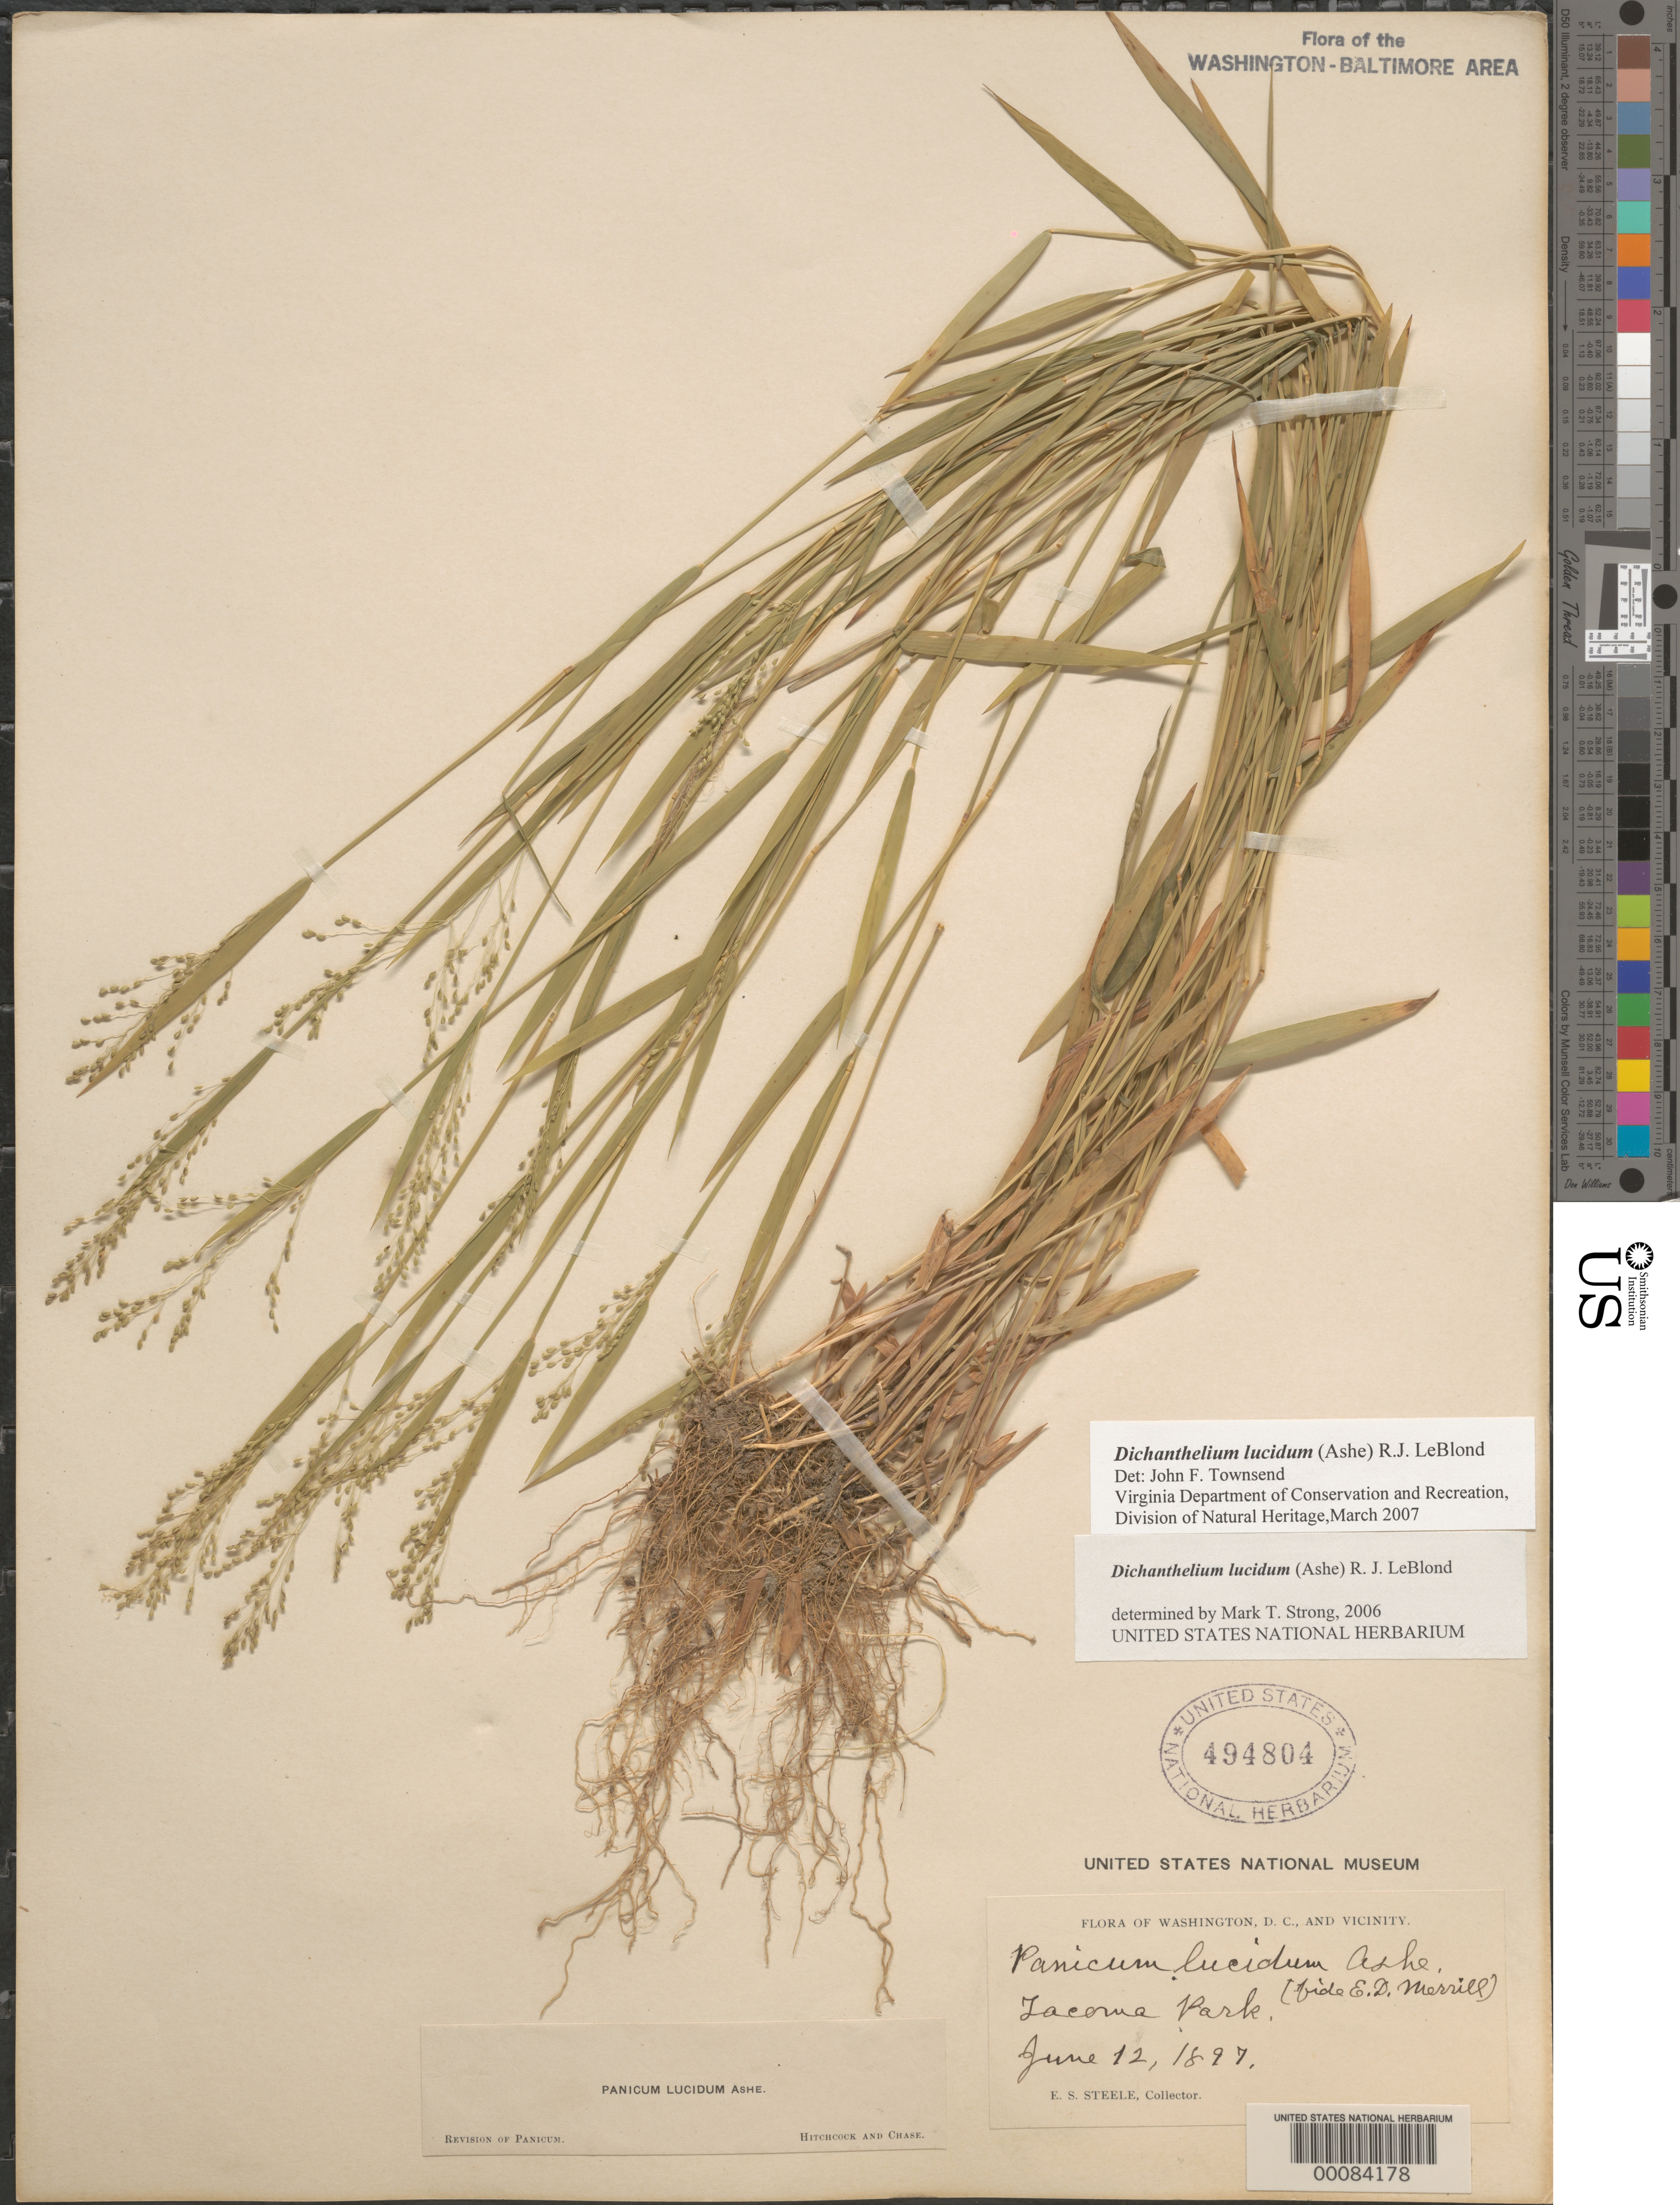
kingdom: Plantae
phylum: Tracheophyta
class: Liliopsida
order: Poales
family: Poaceae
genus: Dichanthelium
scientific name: Dichanthelium dichotomum var. dichotomum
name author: (L.) Gould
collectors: E. Steele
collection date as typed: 12 Jun 1897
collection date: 1897-06-12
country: United States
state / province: District of Columbia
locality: Takoma Park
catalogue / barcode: US 494804